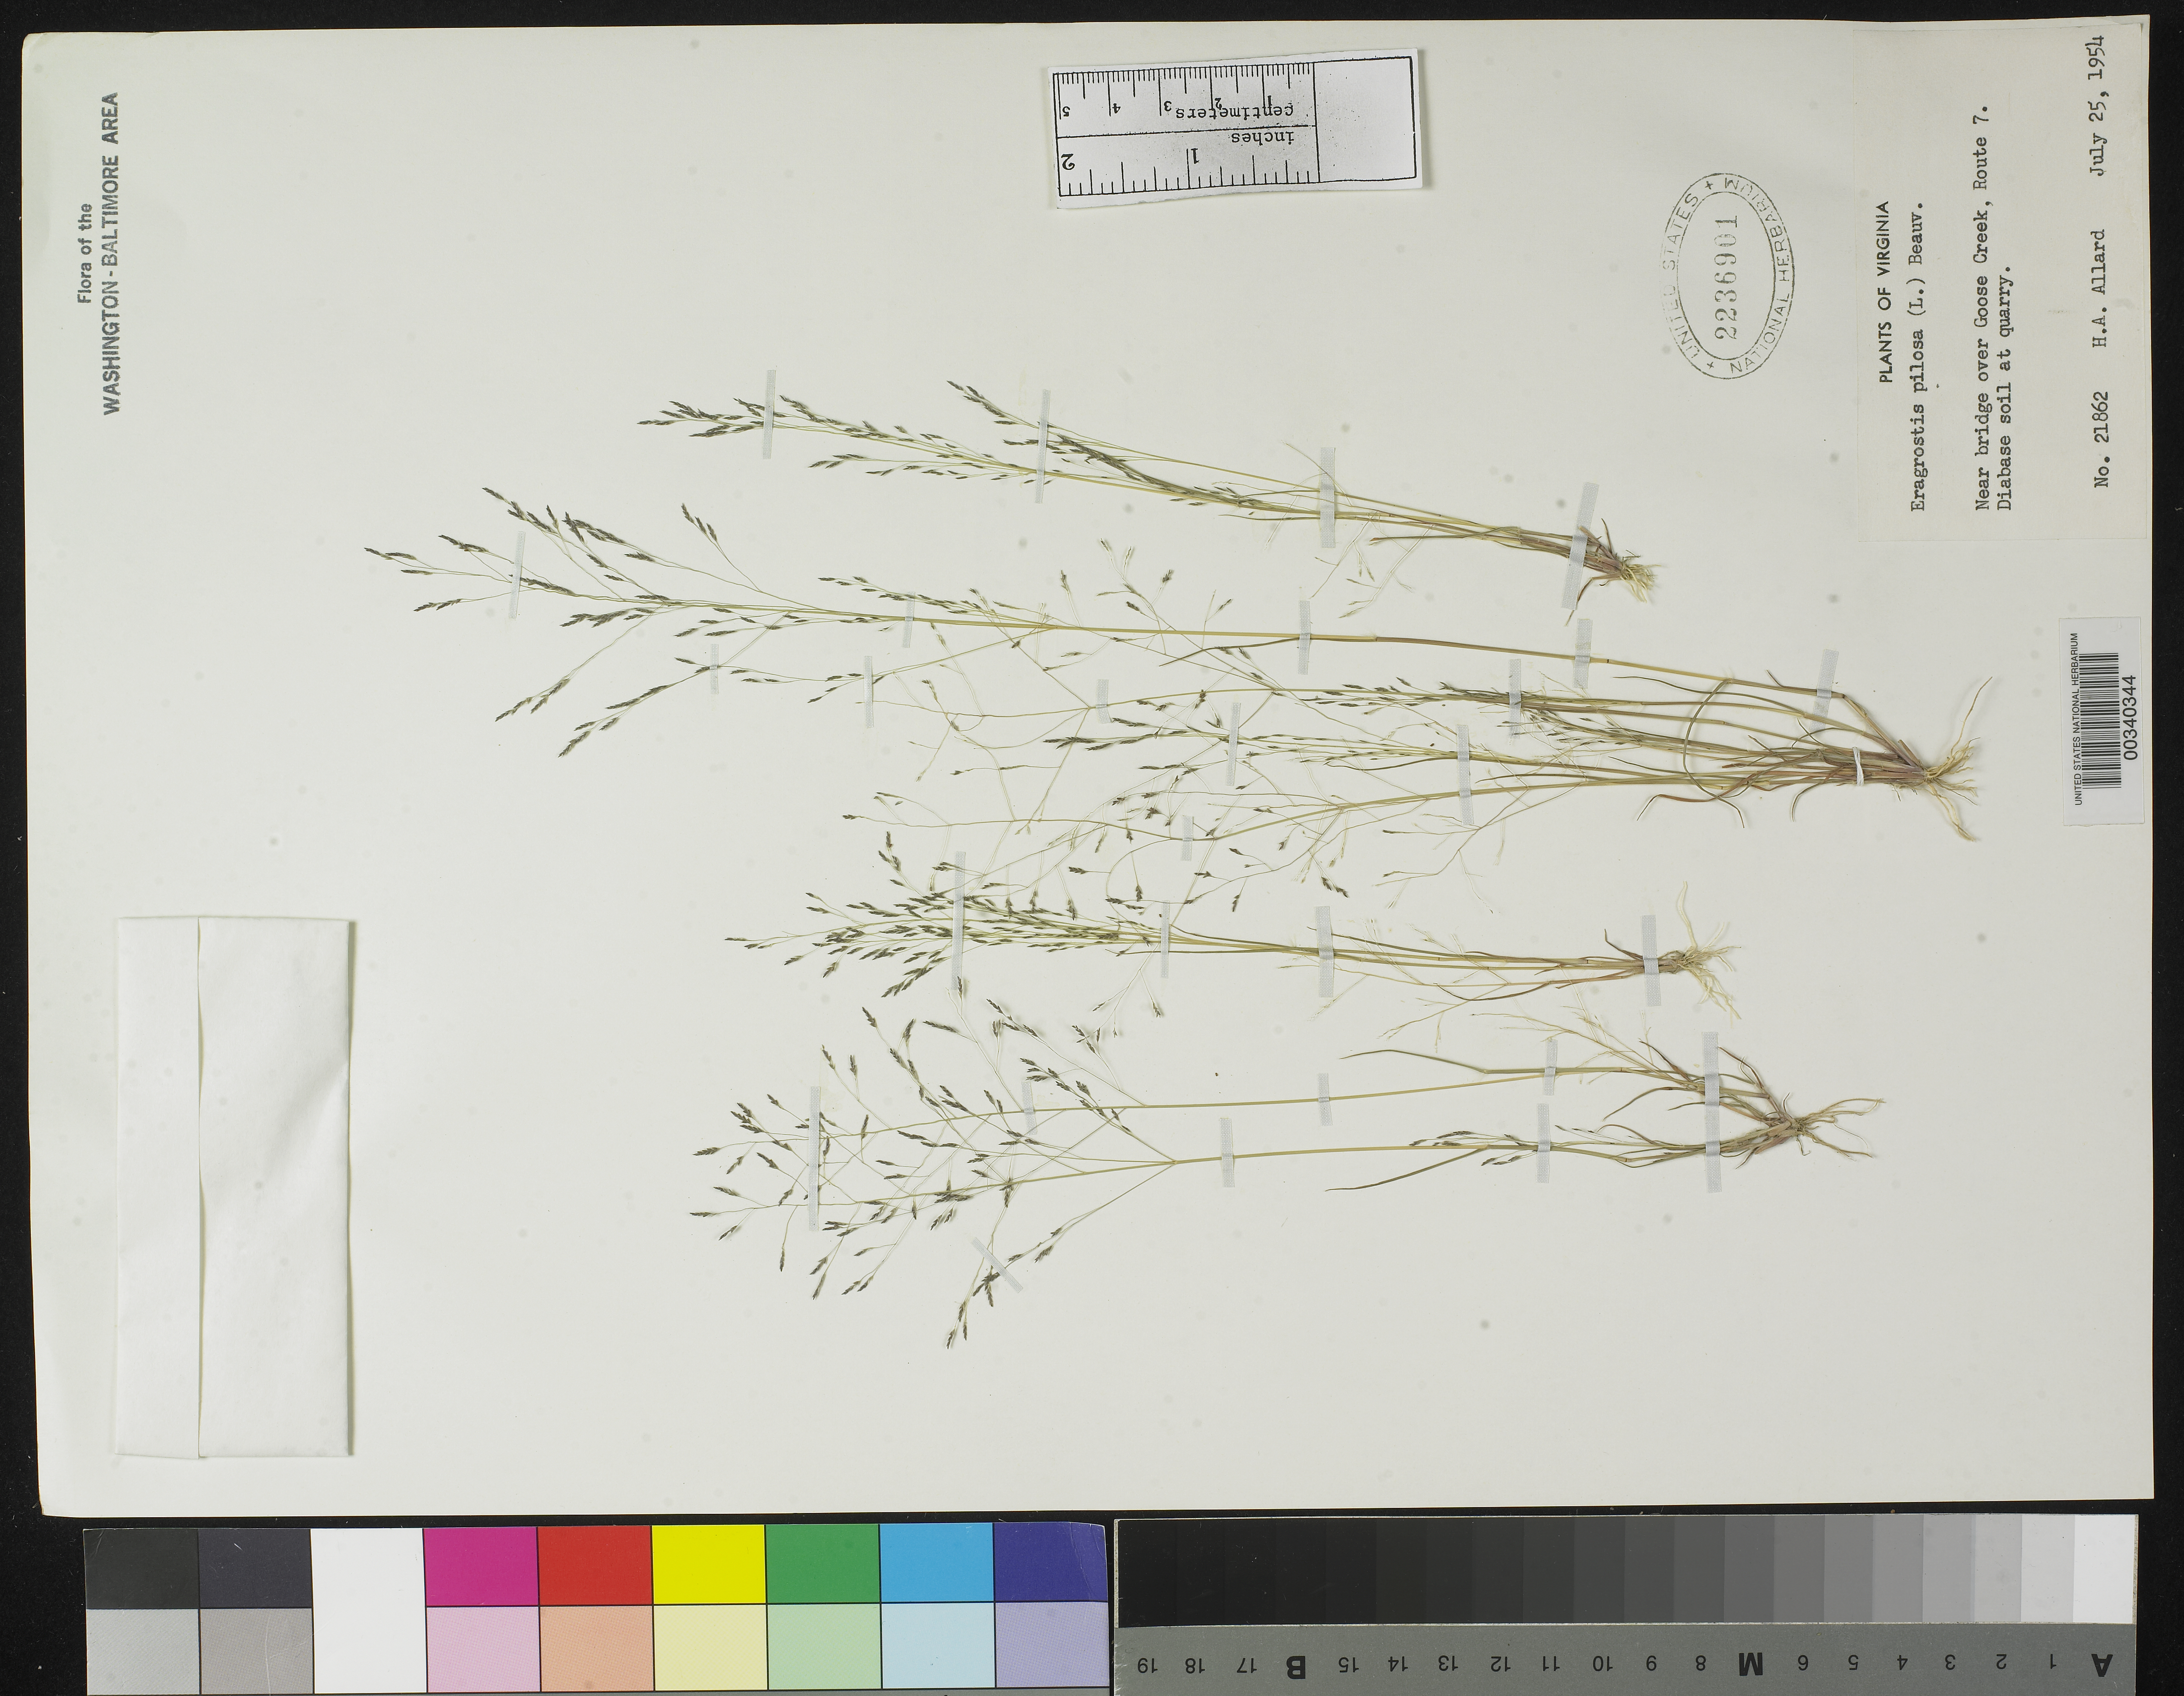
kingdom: Plantae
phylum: Tracheophyta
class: Liliopsida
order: Poales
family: Poaceae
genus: Eragrostis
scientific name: Eragrostis pilosa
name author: (L.) P. Beauv.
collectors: H. A. Allard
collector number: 21862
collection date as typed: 25 Jul 1954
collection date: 1954-07-25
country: United States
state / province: Virginia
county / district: Loudoun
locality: Bridge over Goose Creek, Rt. 7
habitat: Diabase soil at quarry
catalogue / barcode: US 2236901